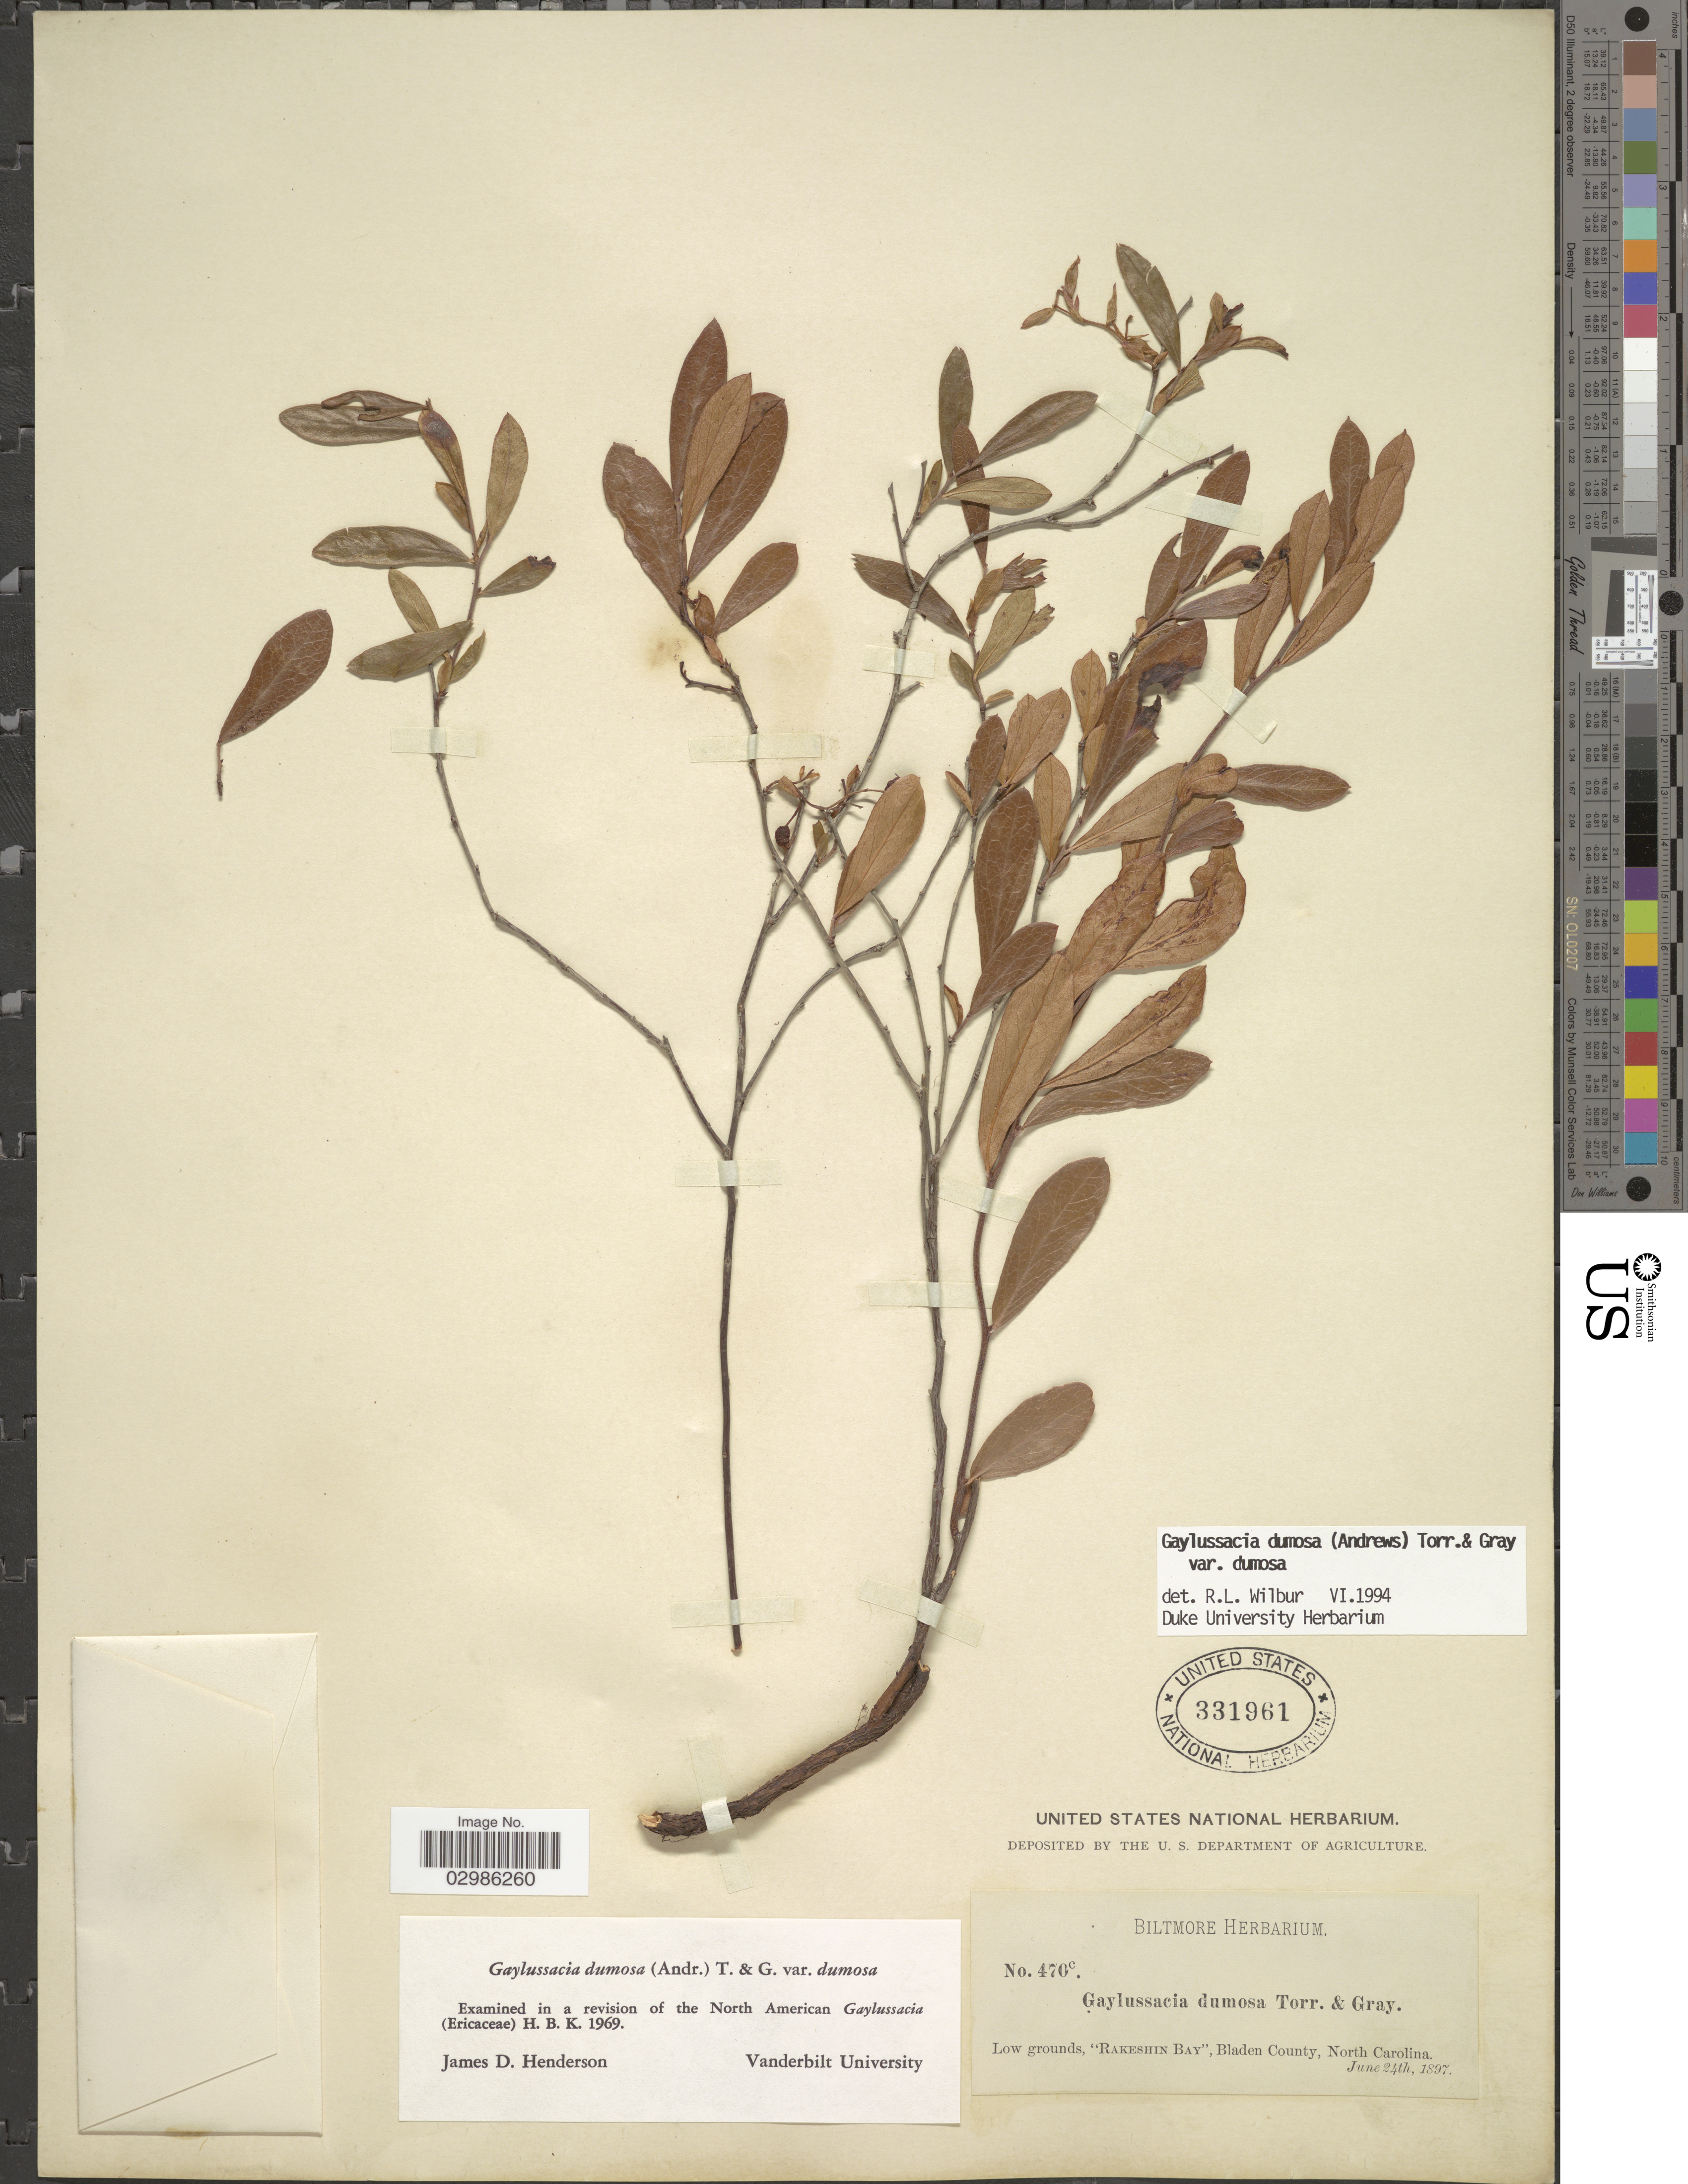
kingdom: Plantae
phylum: Tracheophyta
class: Magnoliopsida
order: Ericales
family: Ericaceae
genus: Gaylussacia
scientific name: Gaylussacia dumosa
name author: (Andrews) Torr. & A. Gray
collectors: ex herb. Biltmore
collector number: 470c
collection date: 1897-06-24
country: United States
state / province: North Carolina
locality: Low grounds, "Rakeshin Bay", Bladen County.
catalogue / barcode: US 331961